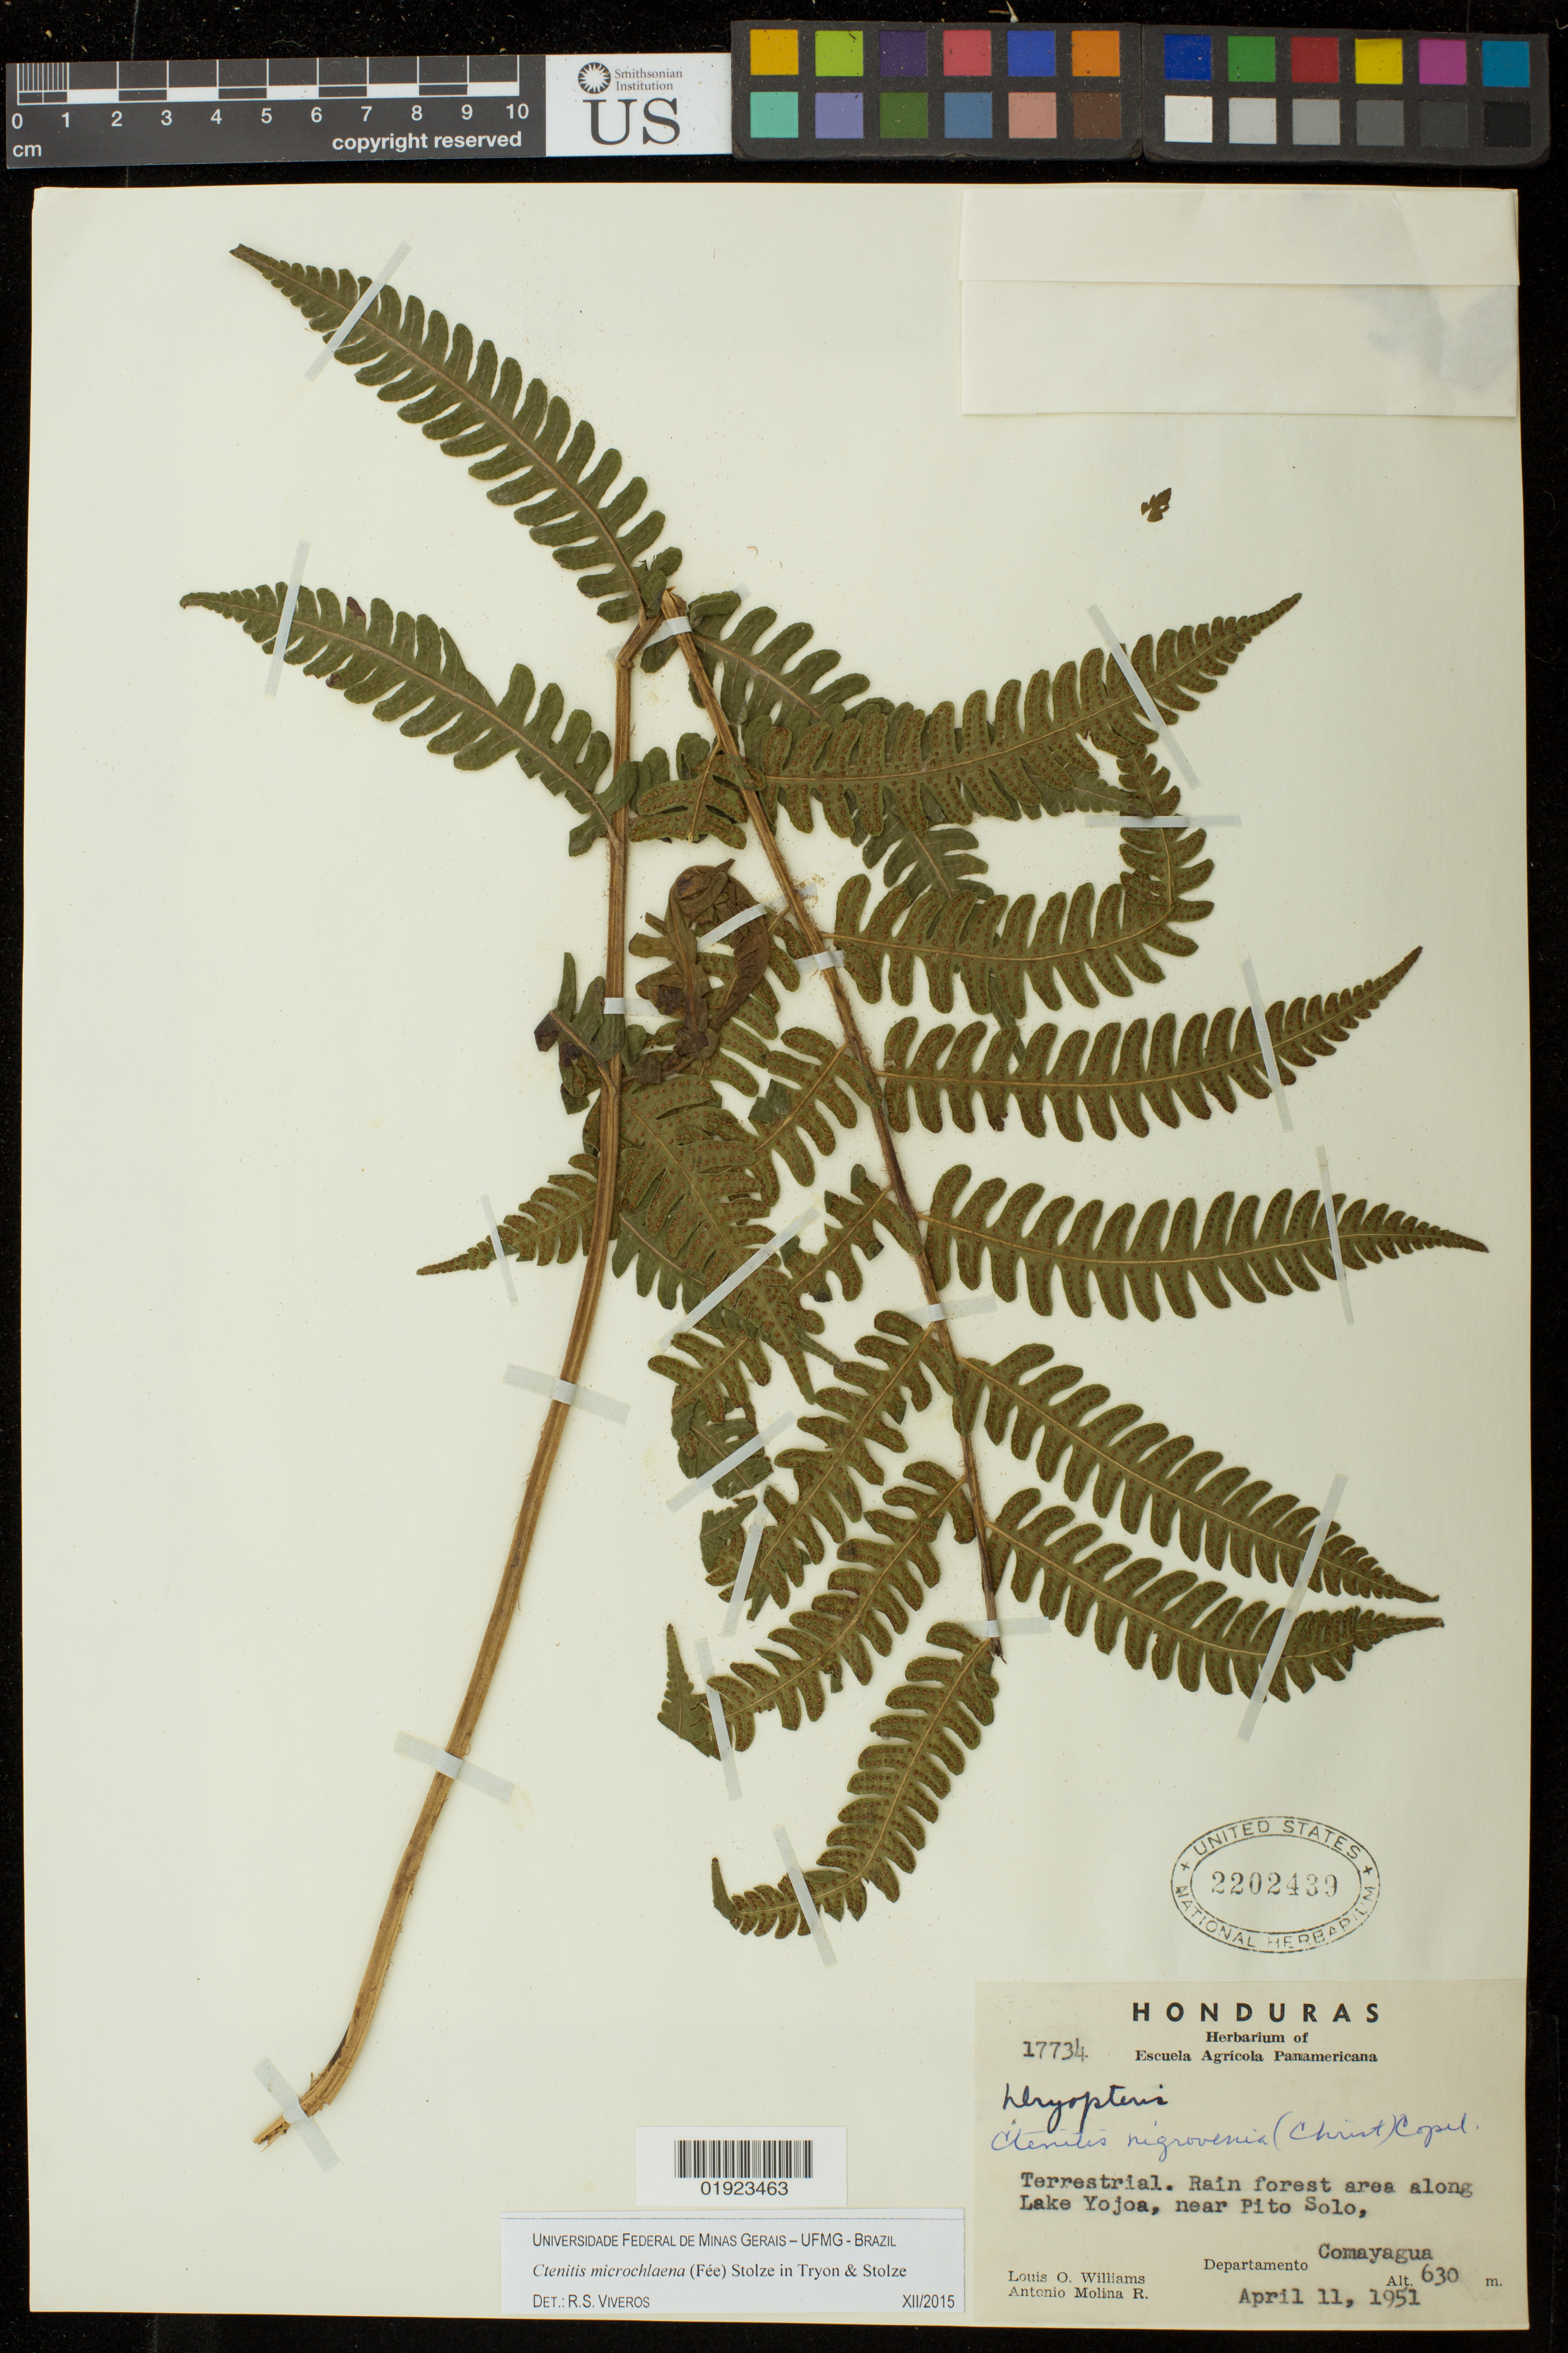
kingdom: Plantae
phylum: Tracheophyta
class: Polypodiopsida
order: Polypodiales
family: Dryopteridaceae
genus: Ctenitis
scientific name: Ctenitis microchlaena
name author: (Fée) Stolze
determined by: Viveros, R. S.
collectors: L. O. Williams & A. Molina R.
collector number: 17734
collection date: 1951-04-11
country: Honduras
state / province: Comayagua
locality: Lake Yojoa, near Pito Solo.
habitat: Rain forest.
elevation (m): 630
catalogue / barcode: US 2202439